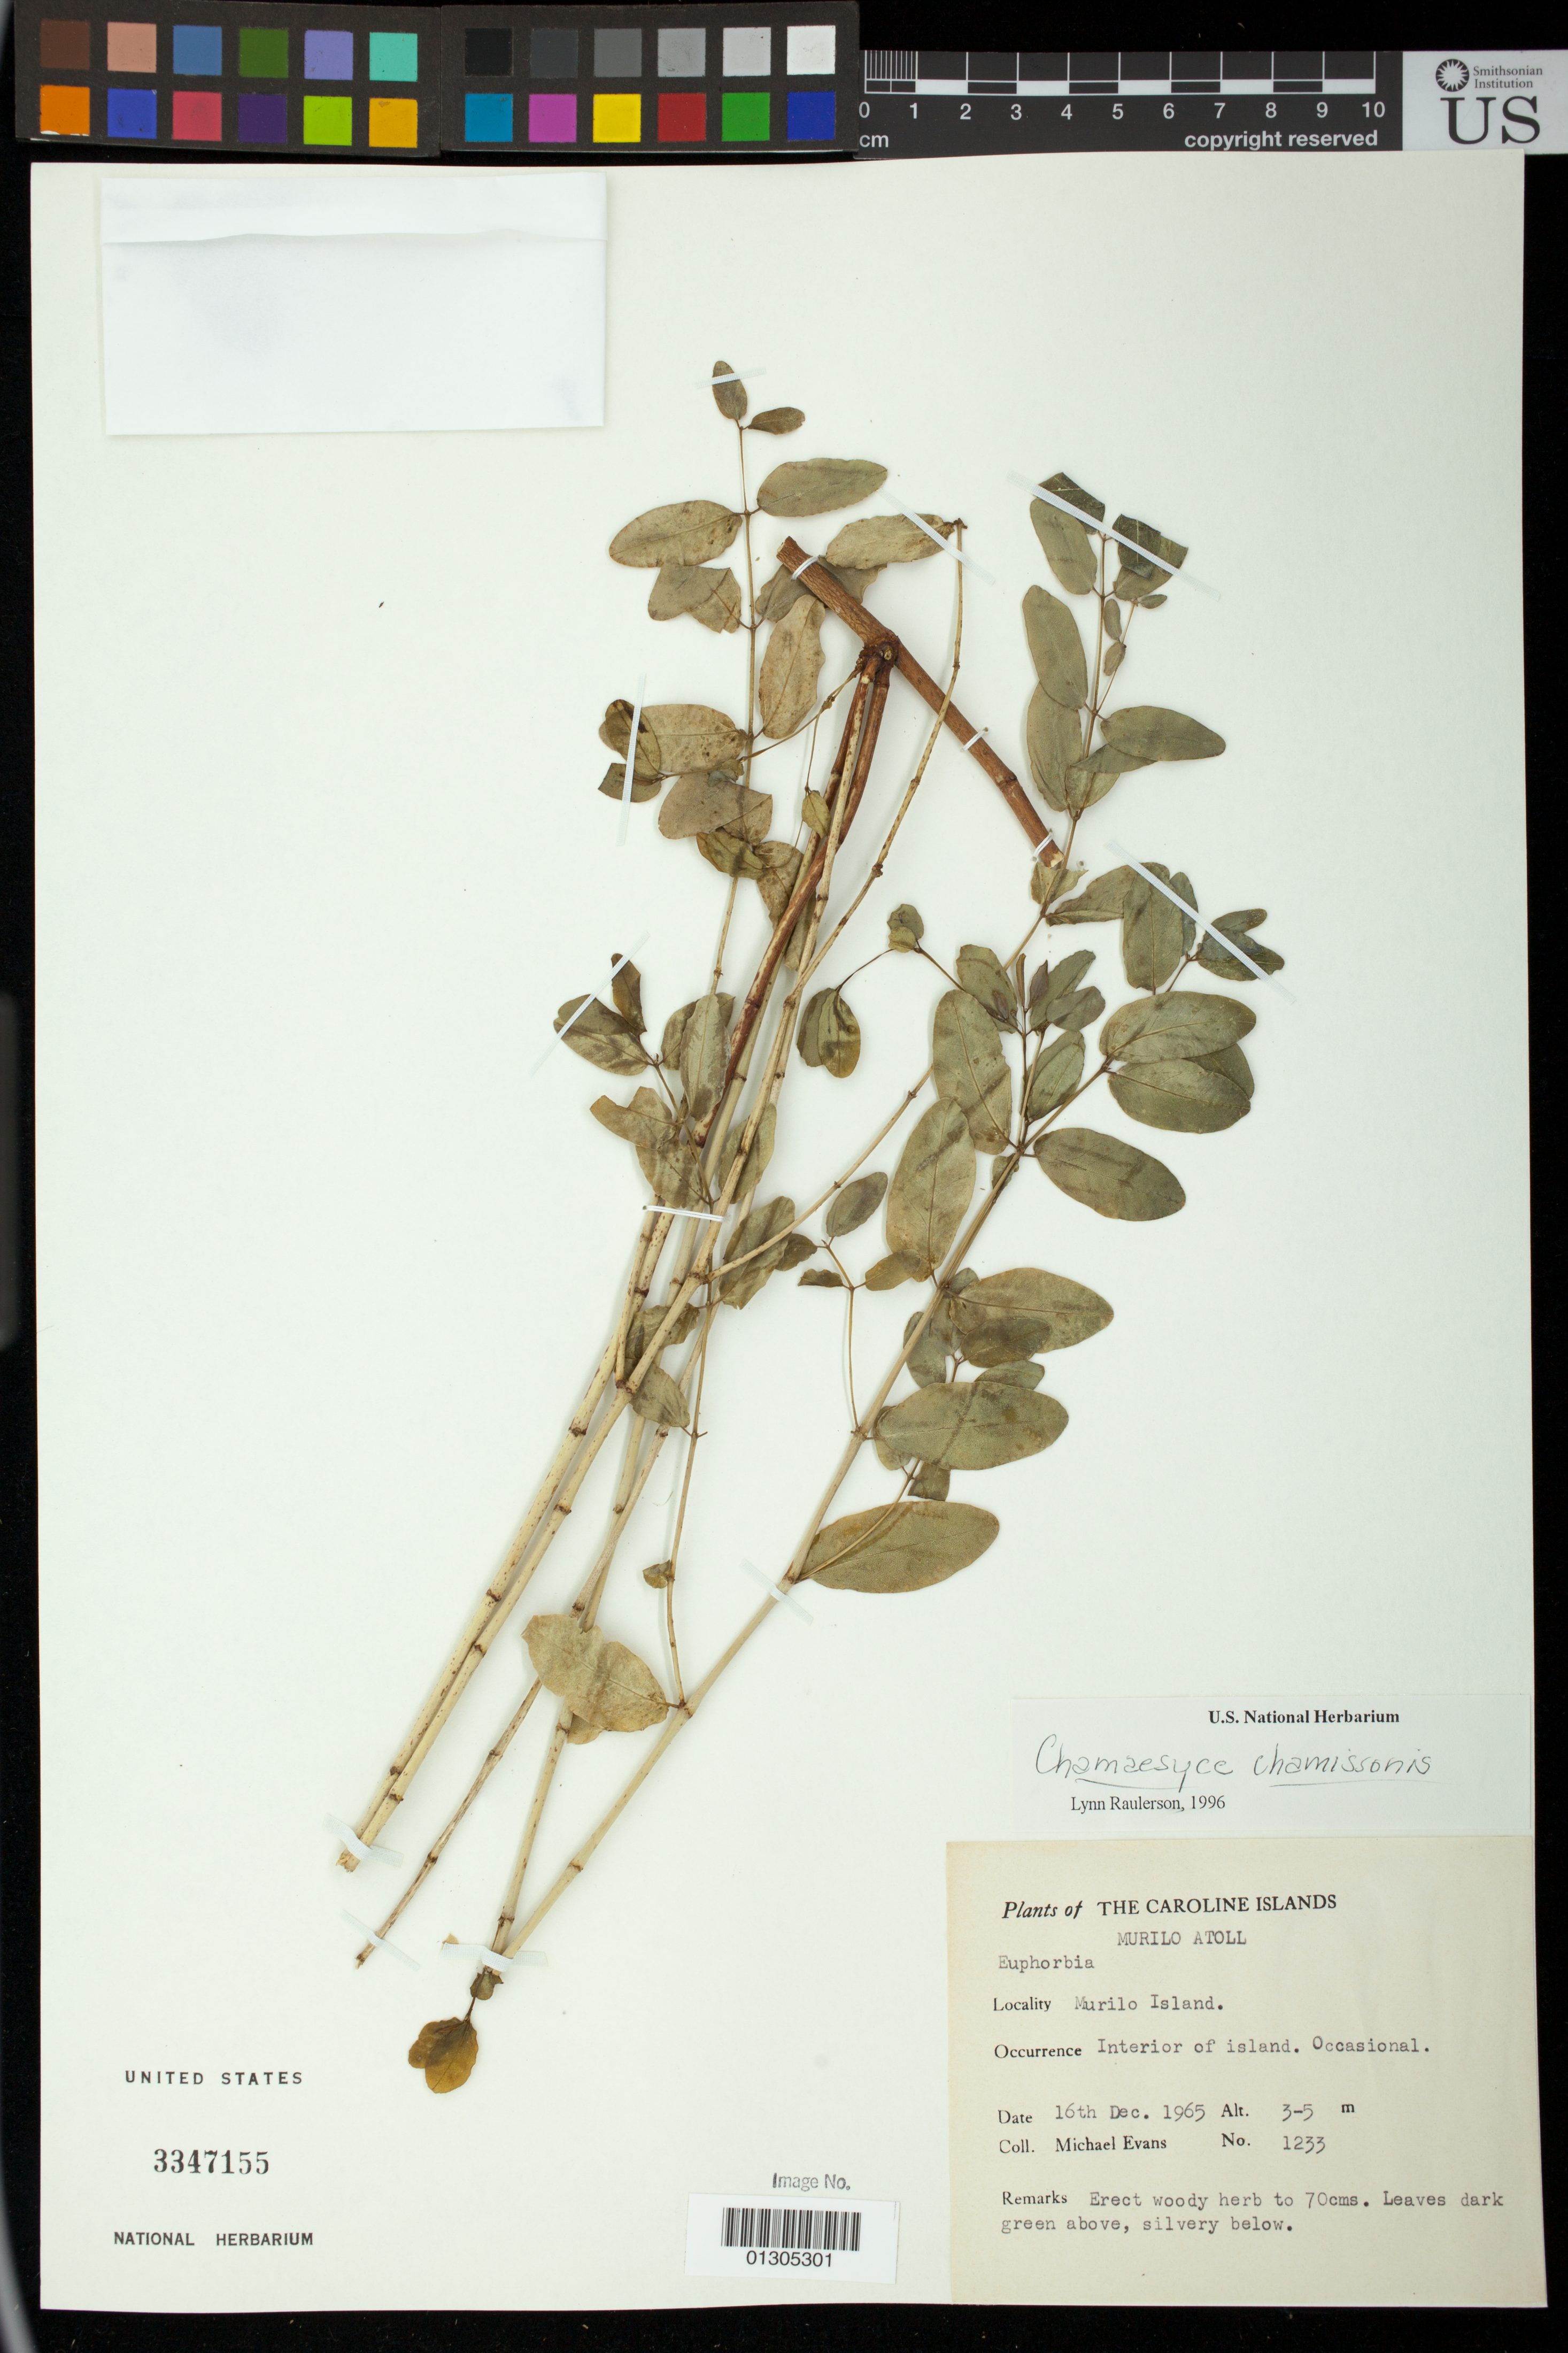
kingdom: Plantae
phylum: Tracheophyta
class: Magnoliopsida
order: Malpighiales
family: Euphorbiaceae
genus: Euphorbia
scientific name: Euphorbia chamissonis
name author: (Klotzsch ex Klotzsch & Garcke) Boiss.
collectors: M. Evans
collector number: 1233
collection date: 1965-12-16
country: Micronesia, Federated States of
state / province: Truk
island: Murilo Atoll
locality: Murilo Island. Interior of island.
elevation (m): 3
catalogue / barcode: US 3347155